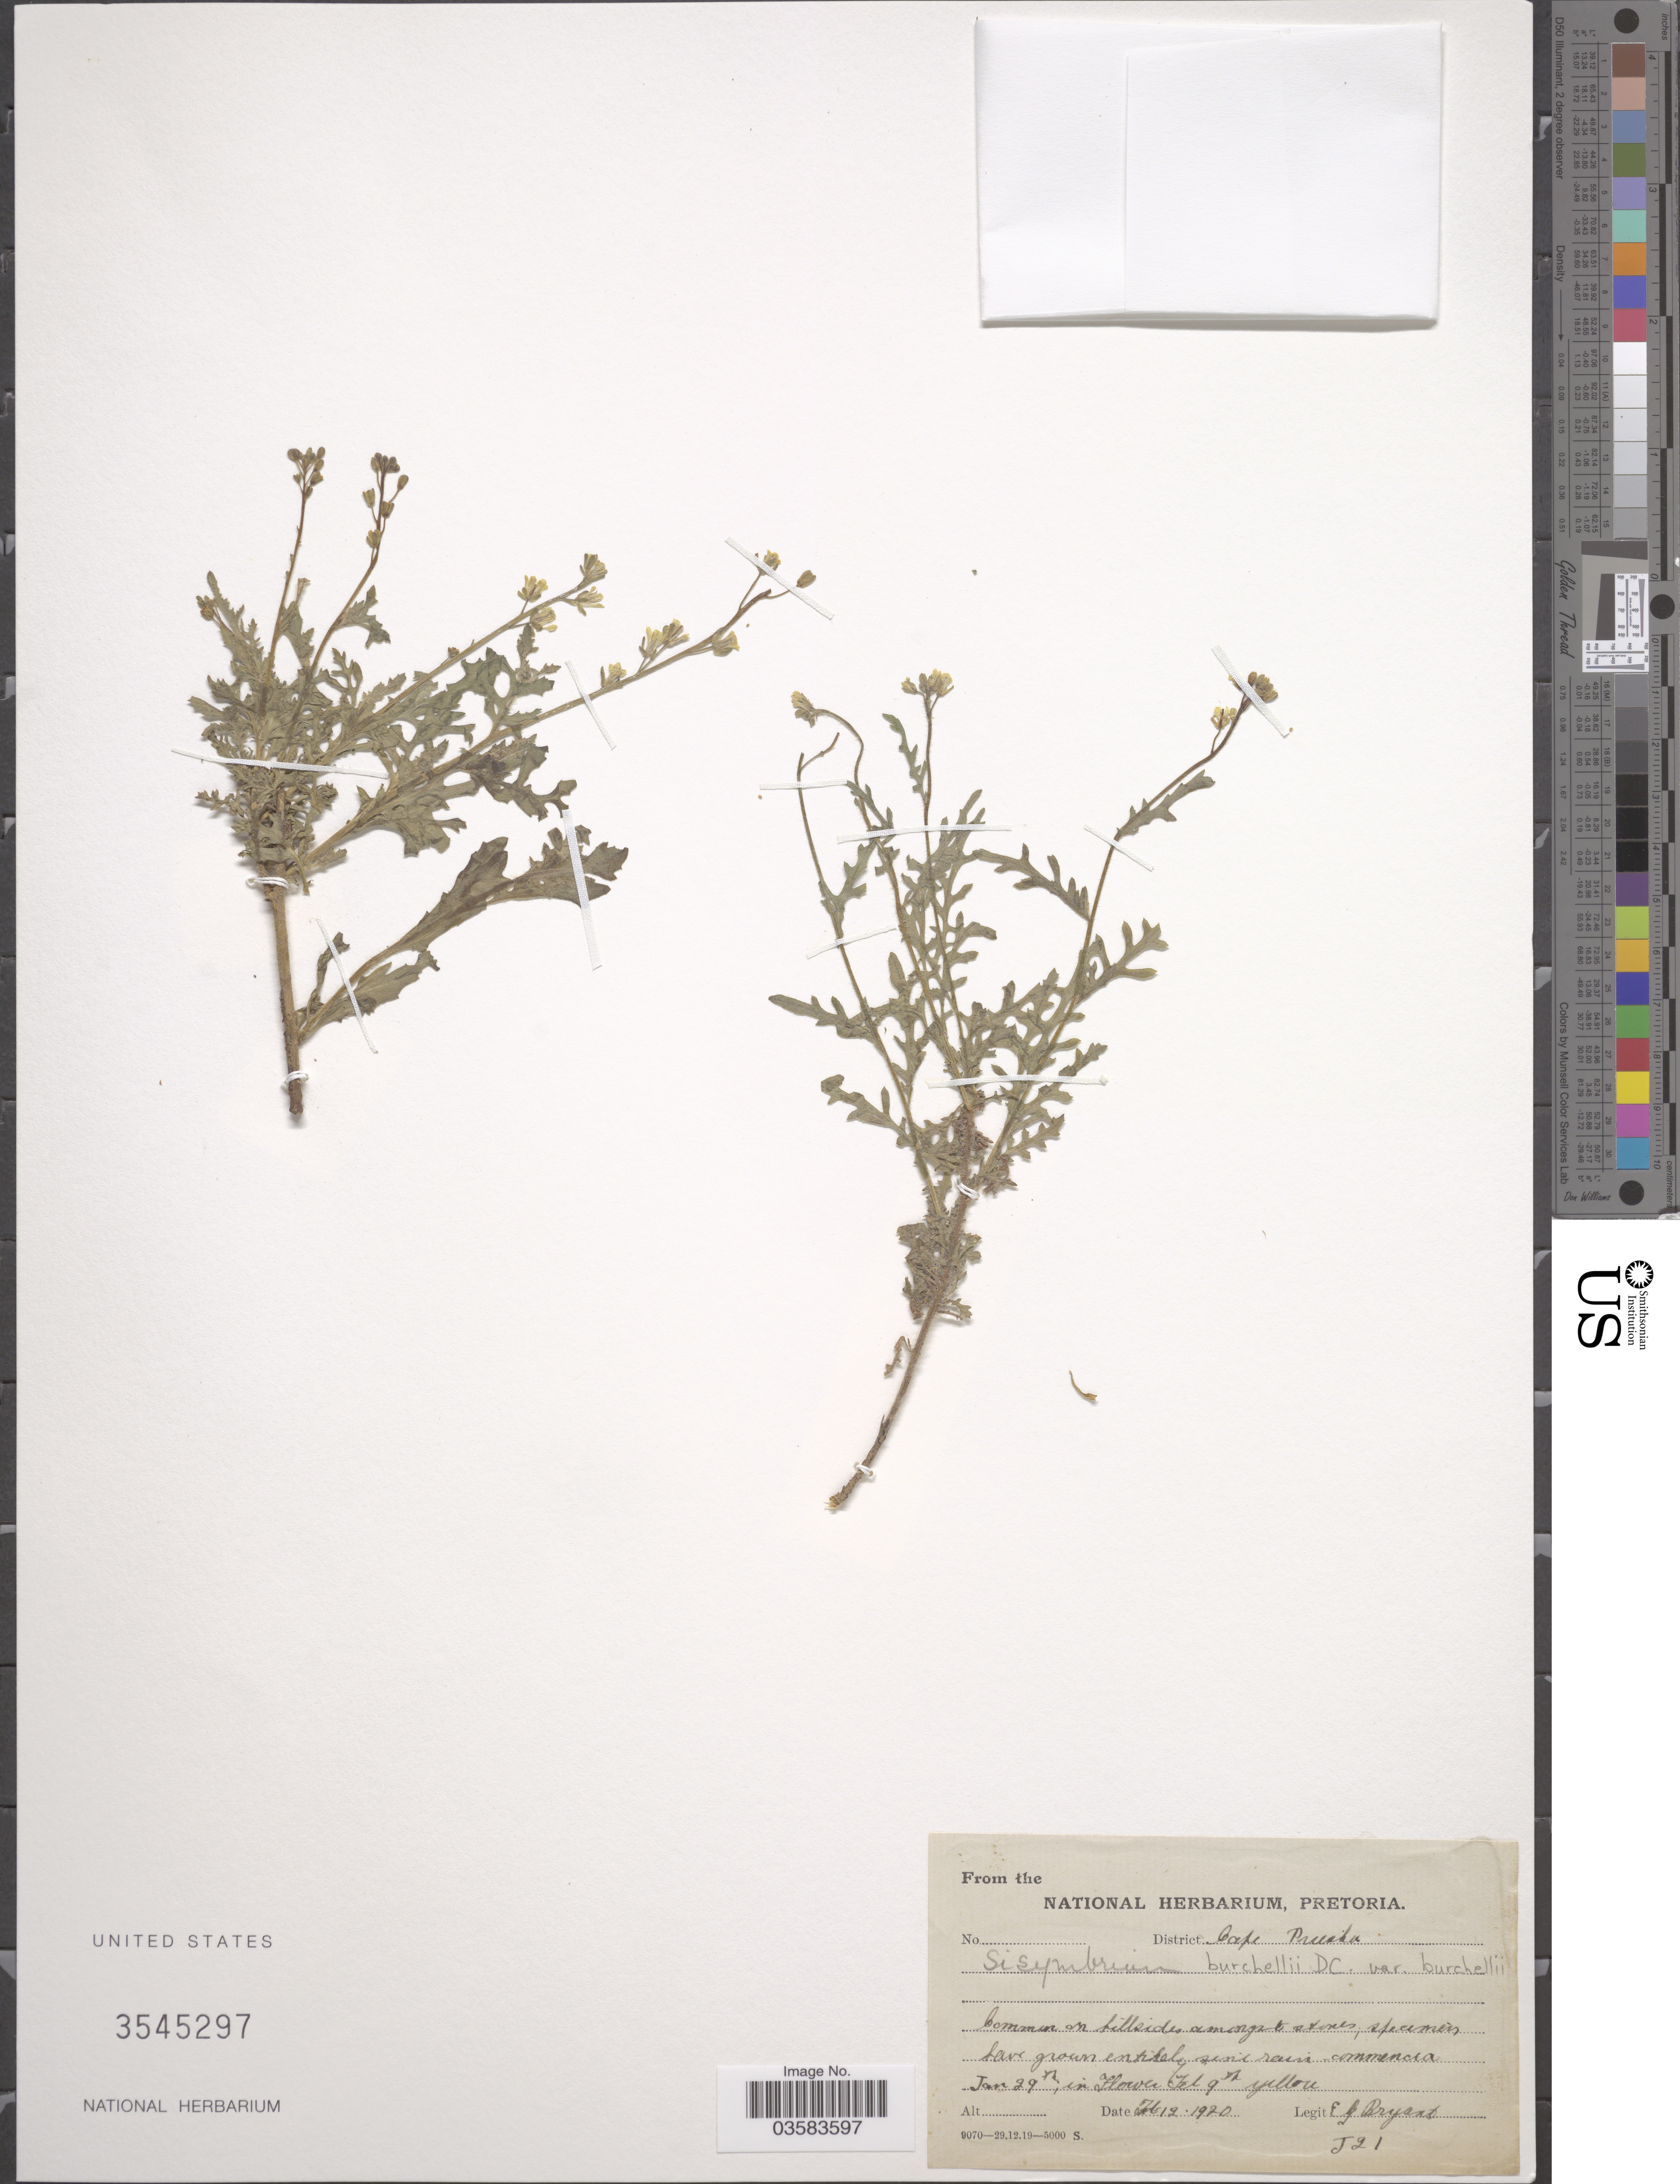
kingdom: Plantae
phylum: Tracheophyta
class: Magnoliopsida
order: Brassicales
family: Brassicaceae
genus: Sisymbrium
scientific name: Sisymbrium burchellii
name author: DC.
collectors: E. Bryant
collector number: T21*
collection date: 1920-02-12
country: South Africa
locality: District Cape Prieska.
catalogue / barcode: US 3545297